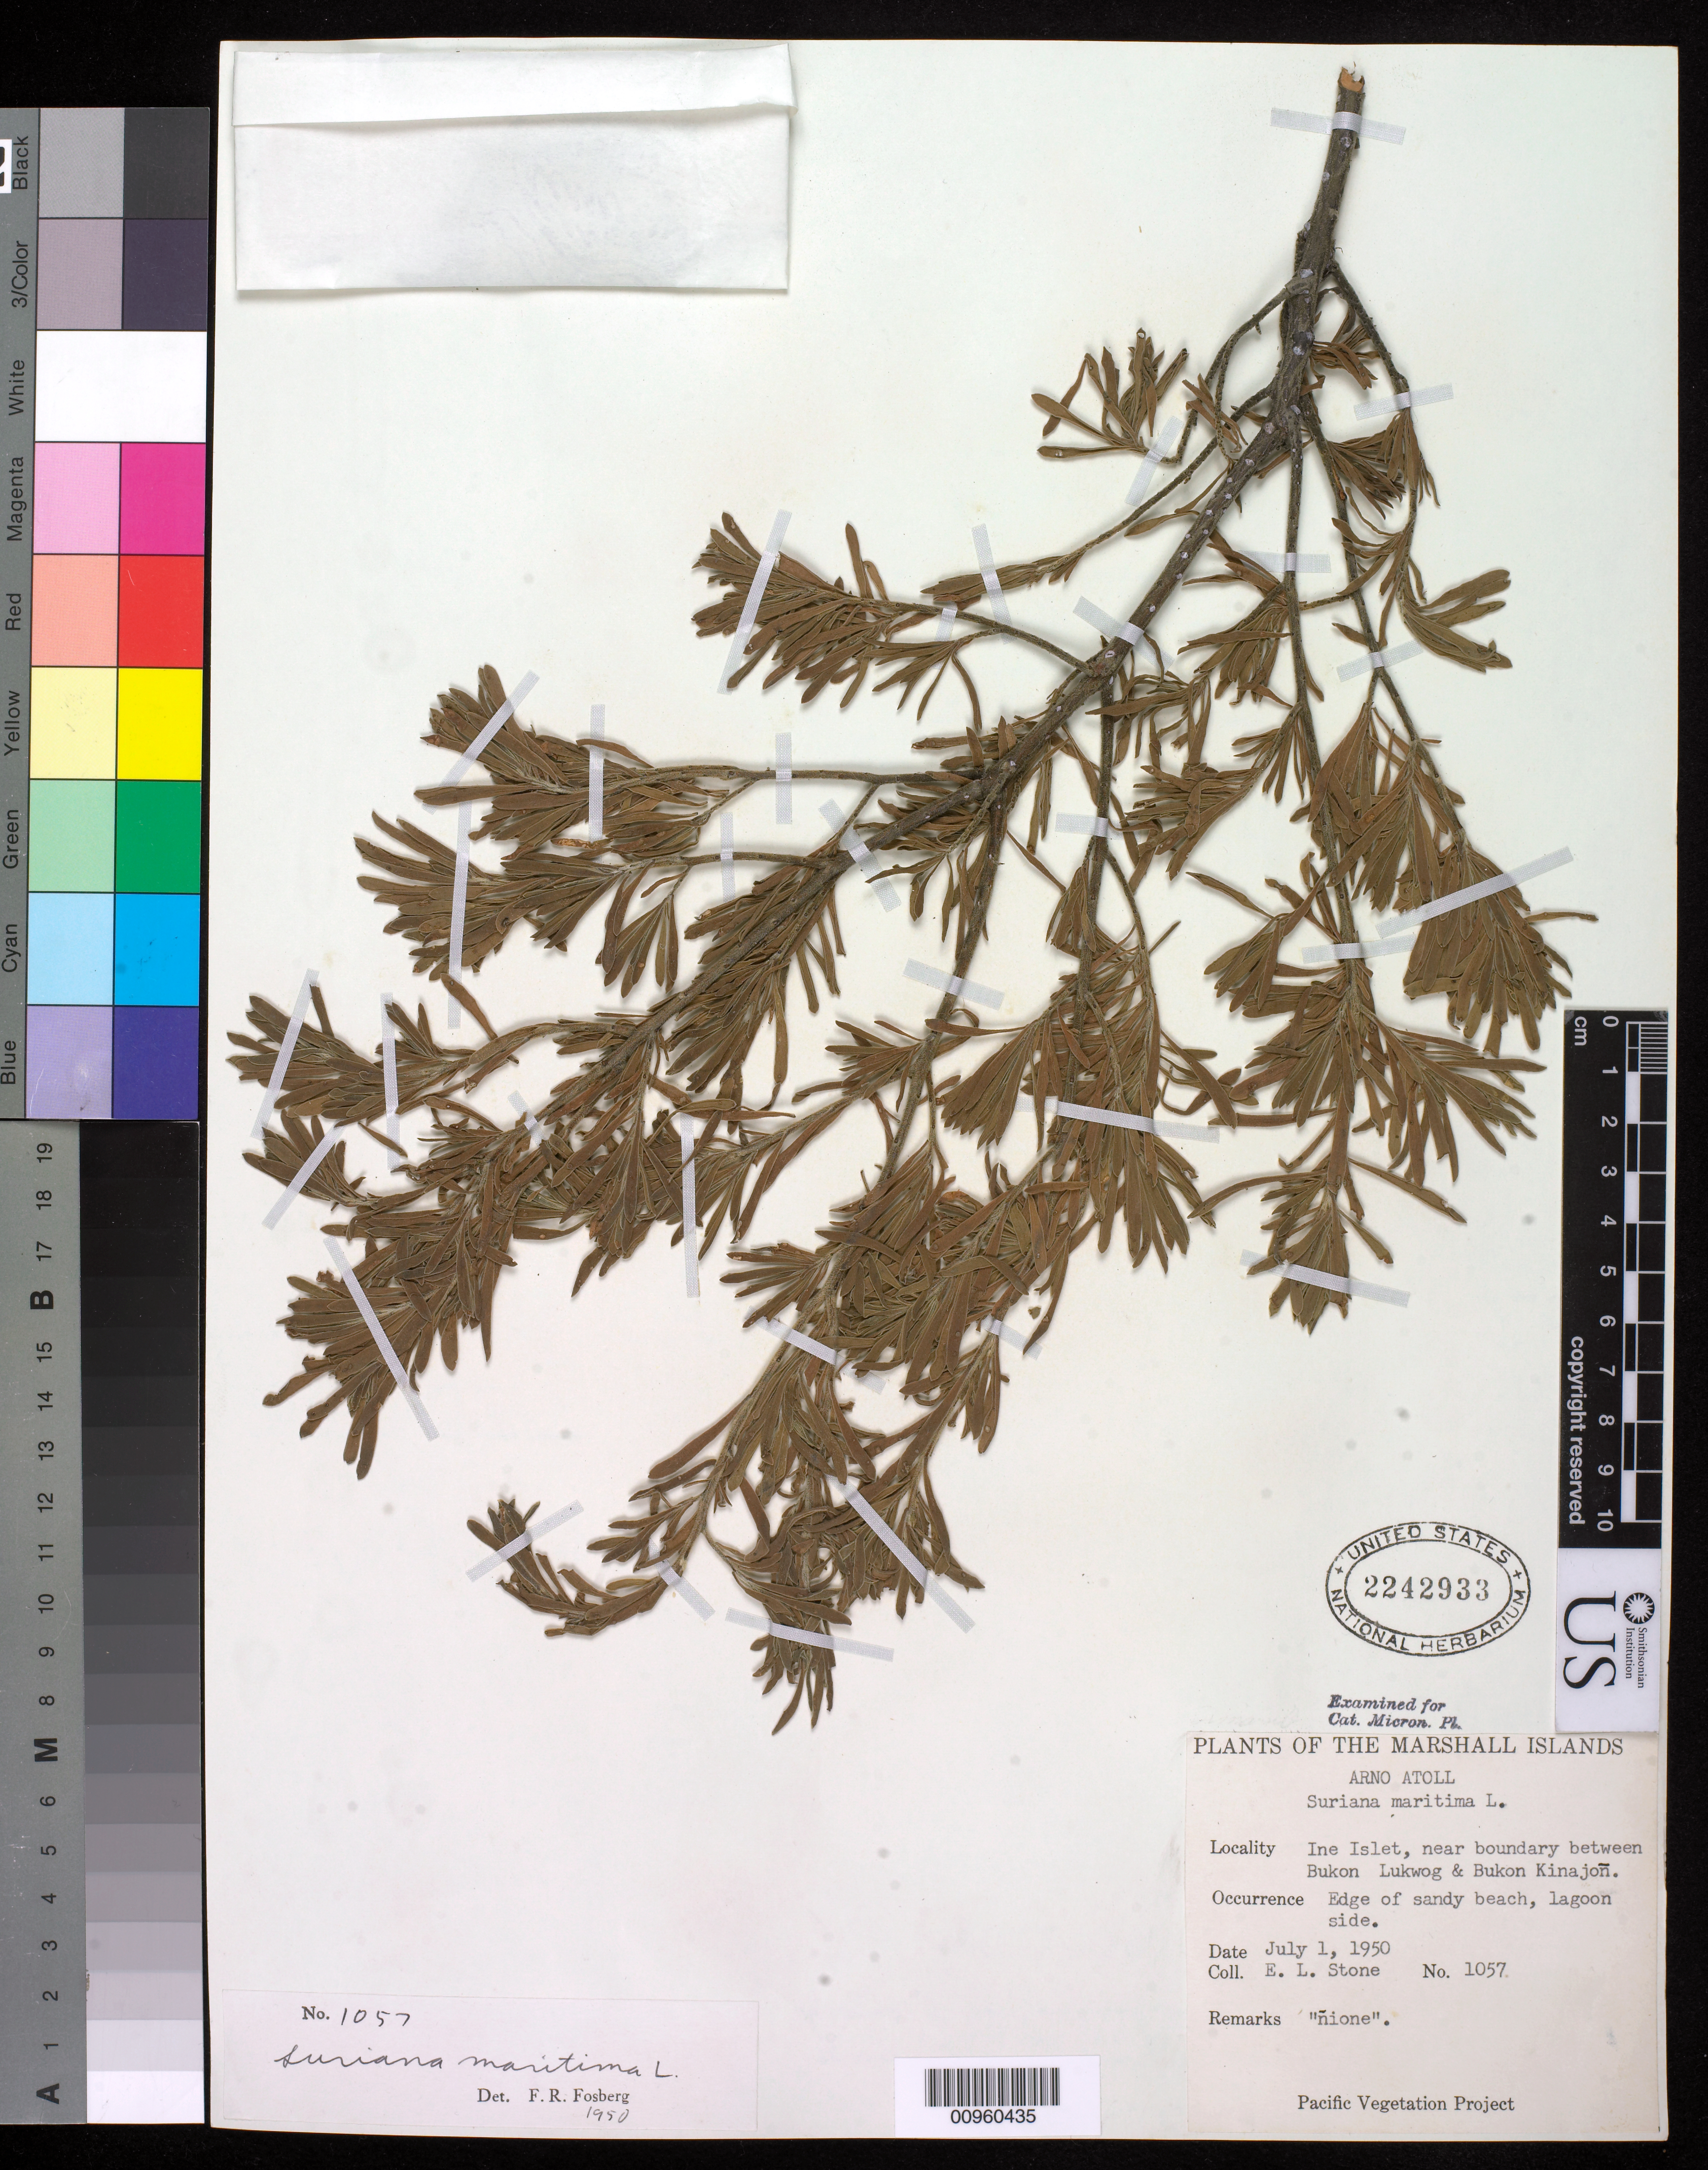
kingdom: Plantae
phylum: Tracheophyta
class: Magnoliopsida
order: Fabales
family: Surianaceae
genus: Suriana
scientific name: Suriana maritima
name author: L.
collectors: E. L. Stone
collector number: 1057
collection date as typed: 01 Jul 1950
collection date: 1950-07-01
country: Marshall Islands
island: Arno Atoll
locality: Ine Islet, near boundary between Bukon Lukwog and Bukon Kinajon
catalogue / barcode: US 2242933